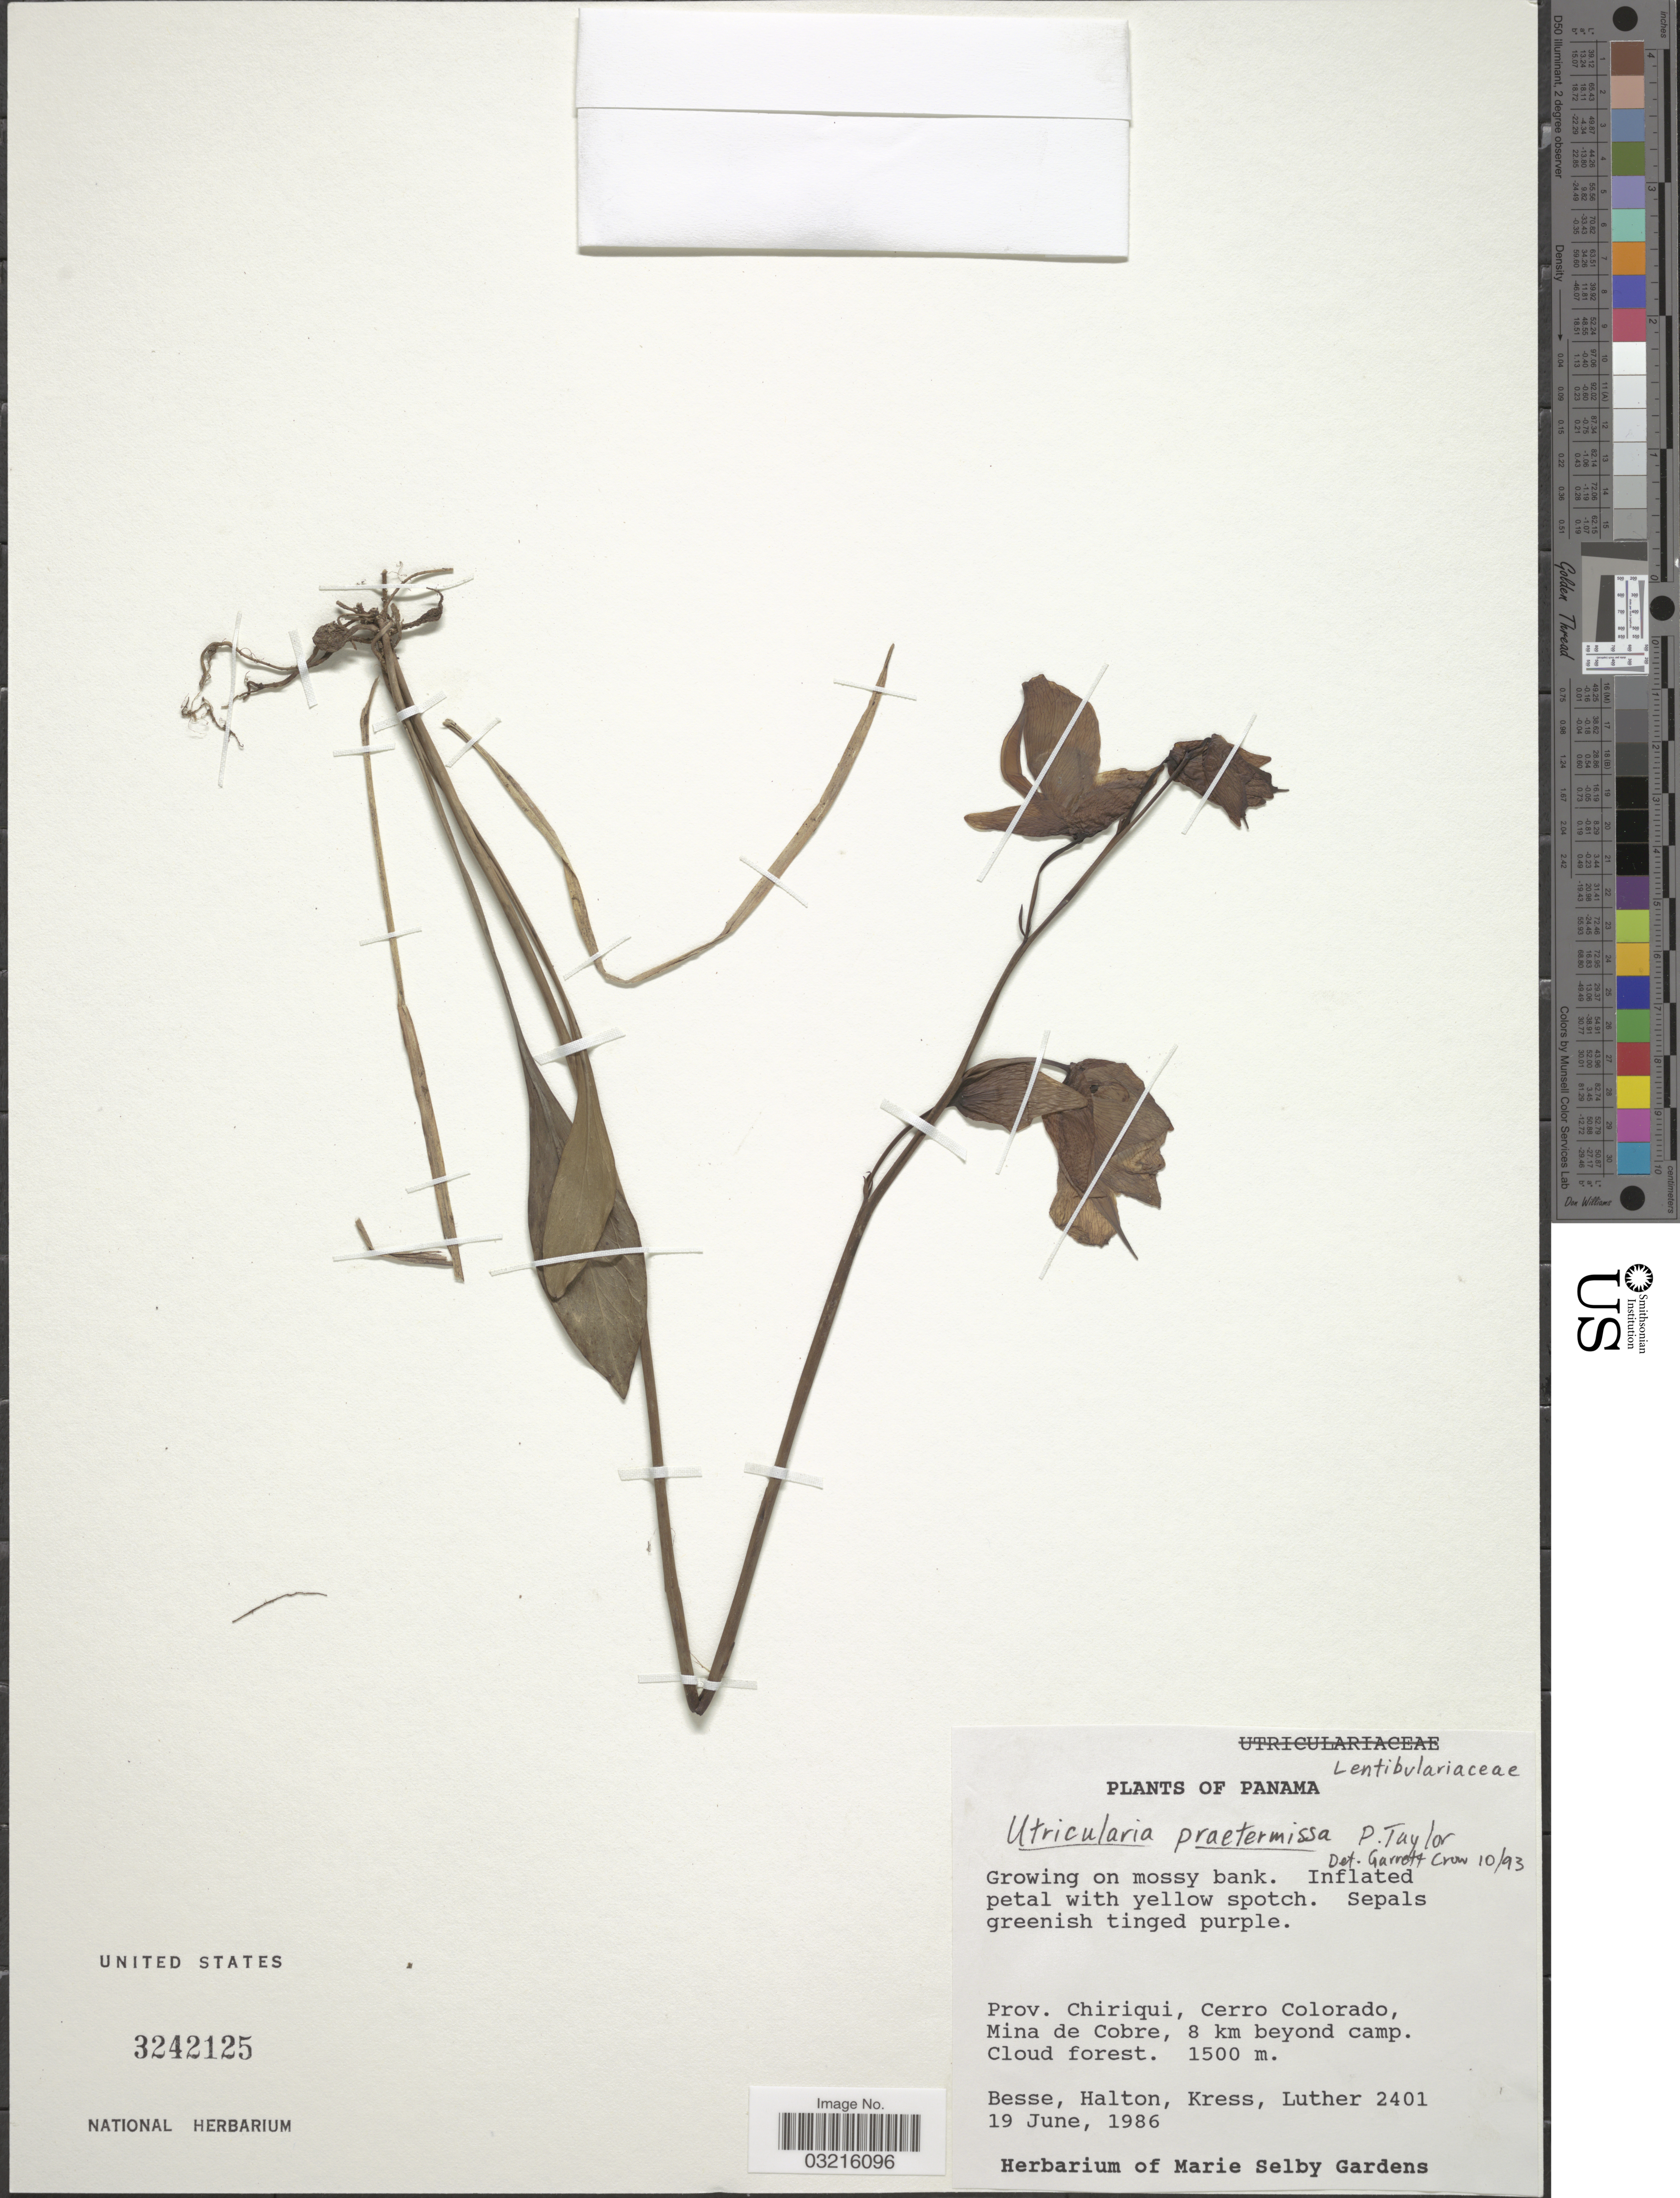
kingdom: Plantae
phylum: Tracheophyta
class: Magnoliopsida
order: Lamiales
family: Lentibulariaceae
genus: Utricularia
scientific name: Utricularia praetermissa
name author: P. Taylor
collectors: -. Besse, -. Halton, -- Kress & -- Luther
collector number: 2401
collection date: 1986-06-19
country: Panama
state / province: Chiriqui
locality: Cerro Colorado, Mina de Cobre, 8 km beyond camp.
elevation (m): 1500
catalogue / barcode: US 3242125